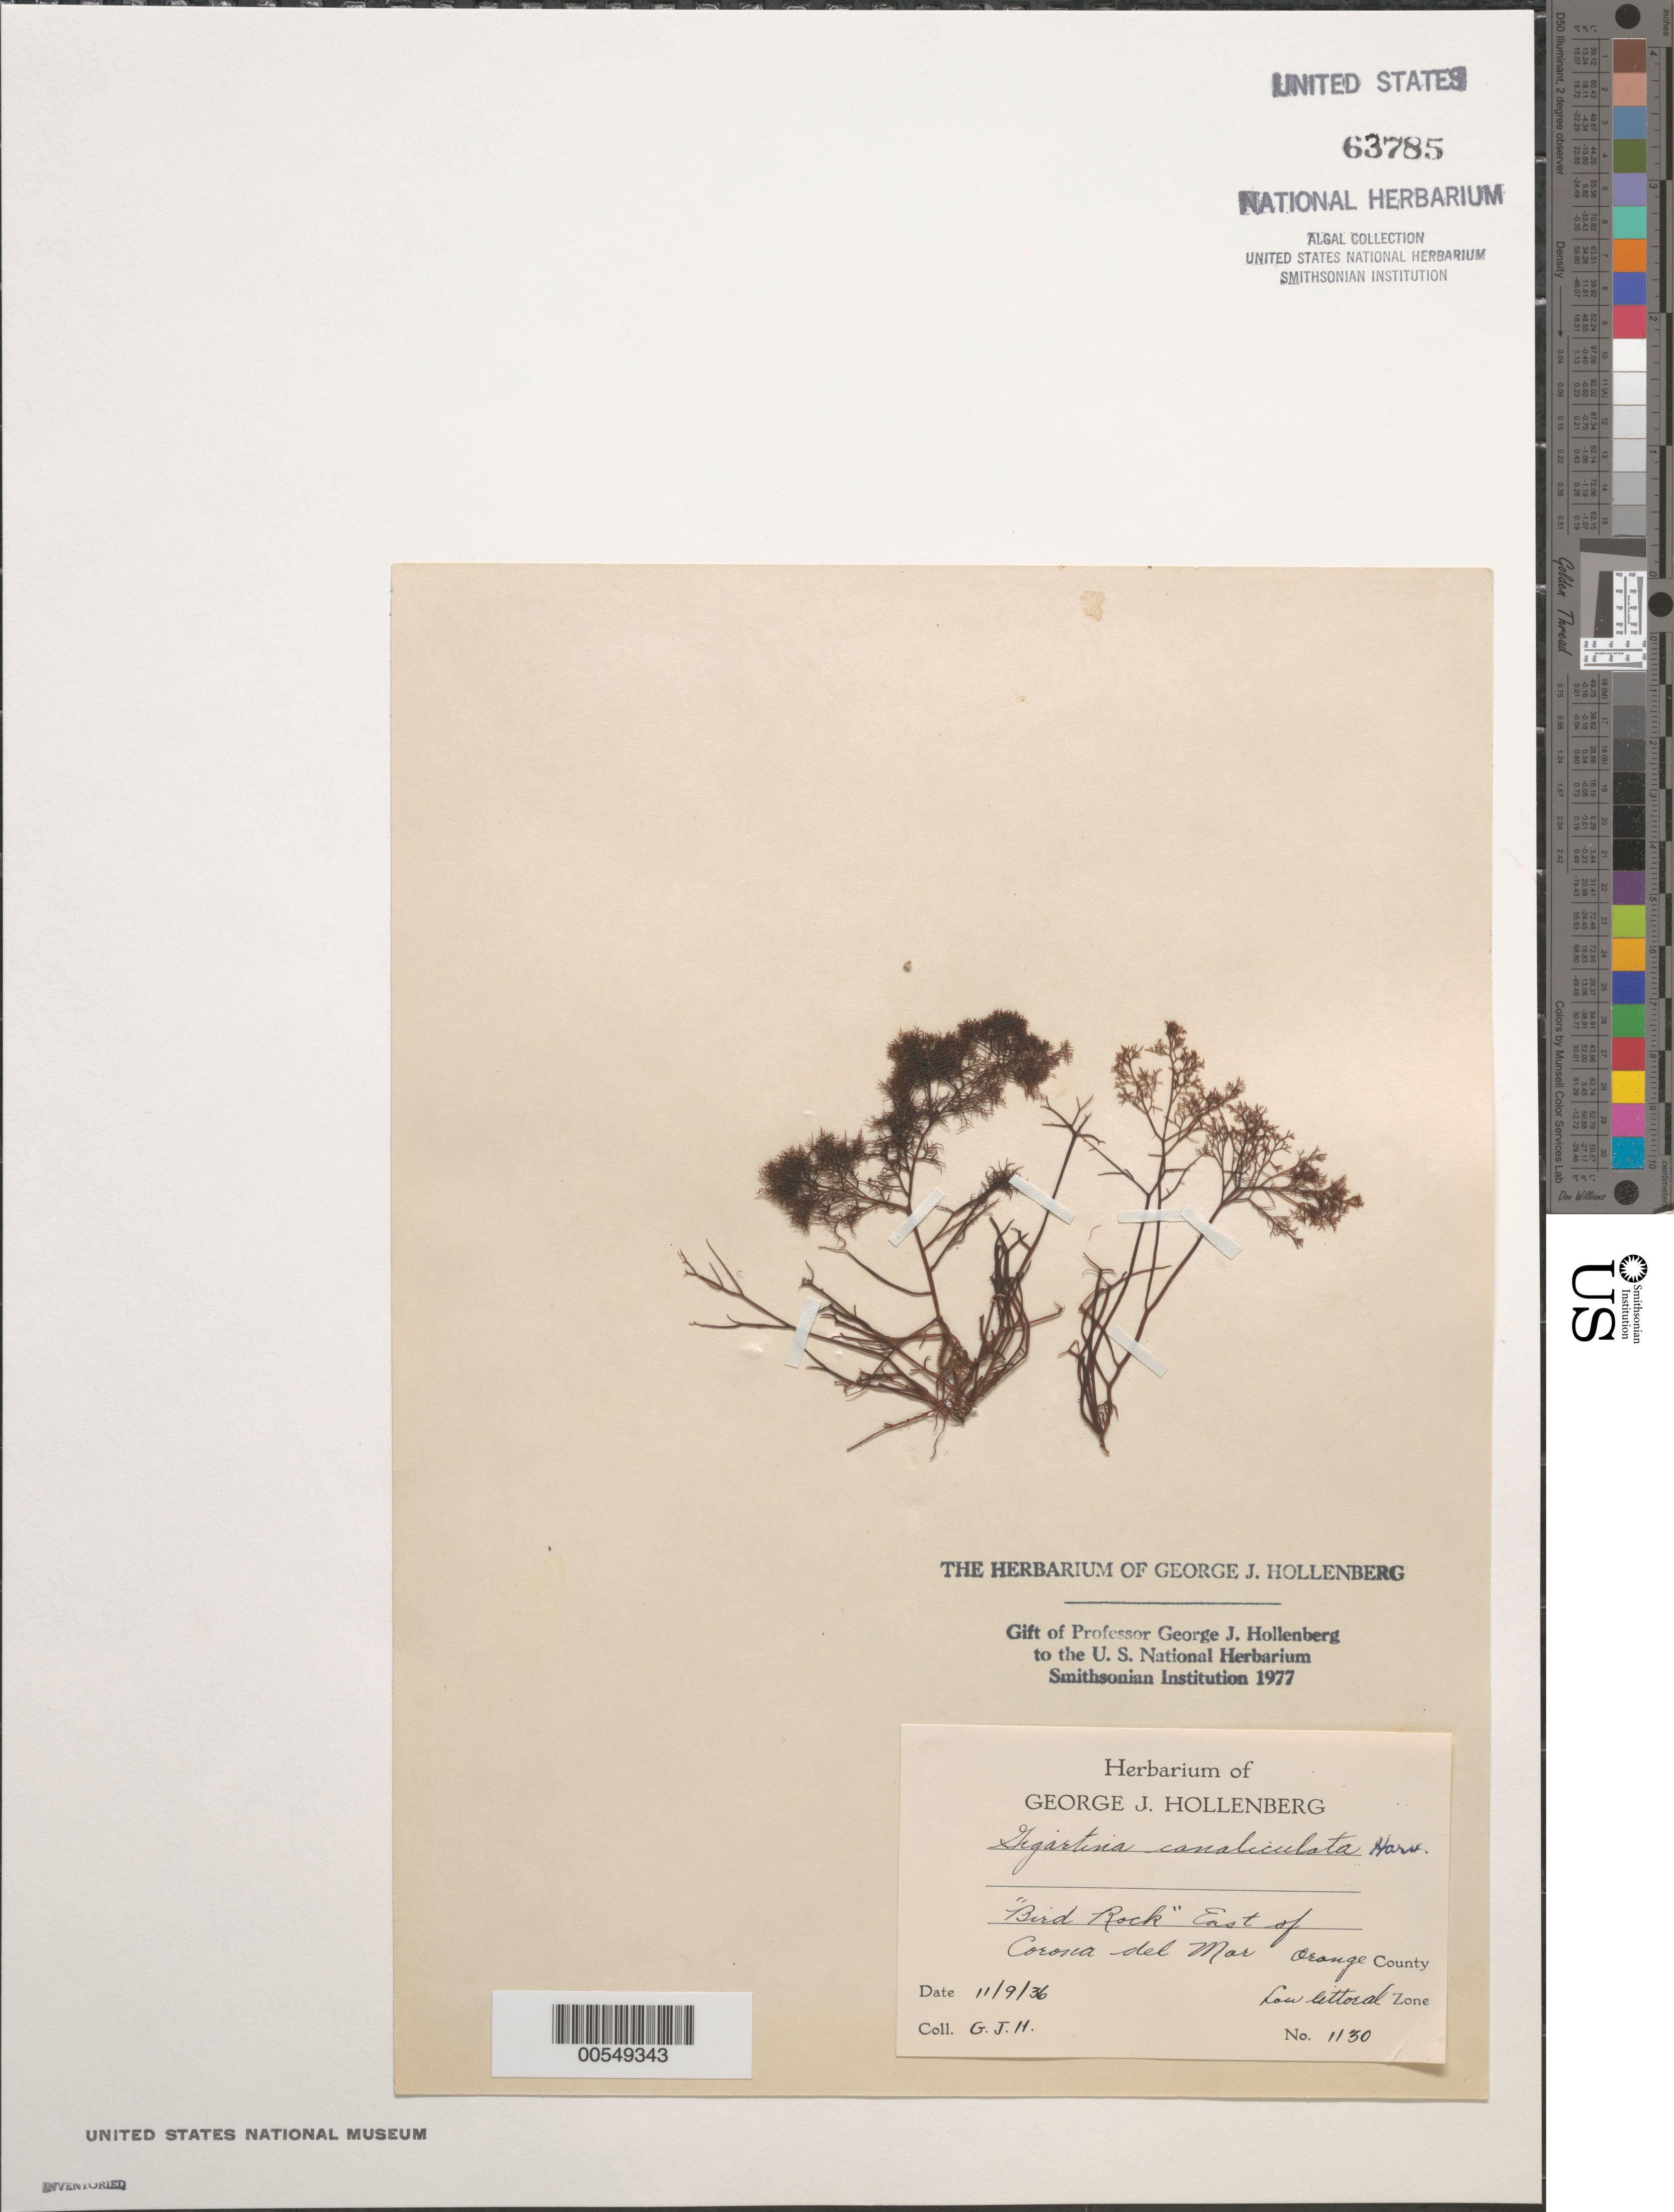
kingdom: Plantae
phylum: Rhodophyta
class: Florideophyceae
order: Gigartinales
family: Gigartinaceae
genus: Chondracanthus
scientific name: Chondracanthus canaliculatus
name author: (Harv.) Guiry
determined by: Algae name updating Project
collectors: G. Hollenberg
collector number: GJH 1130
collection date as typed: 09 Nov 1936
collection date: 1936-11-09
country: United States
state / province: California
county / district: Orange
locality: Bird Rock, east of Corona del Mar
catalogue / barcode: US 63785